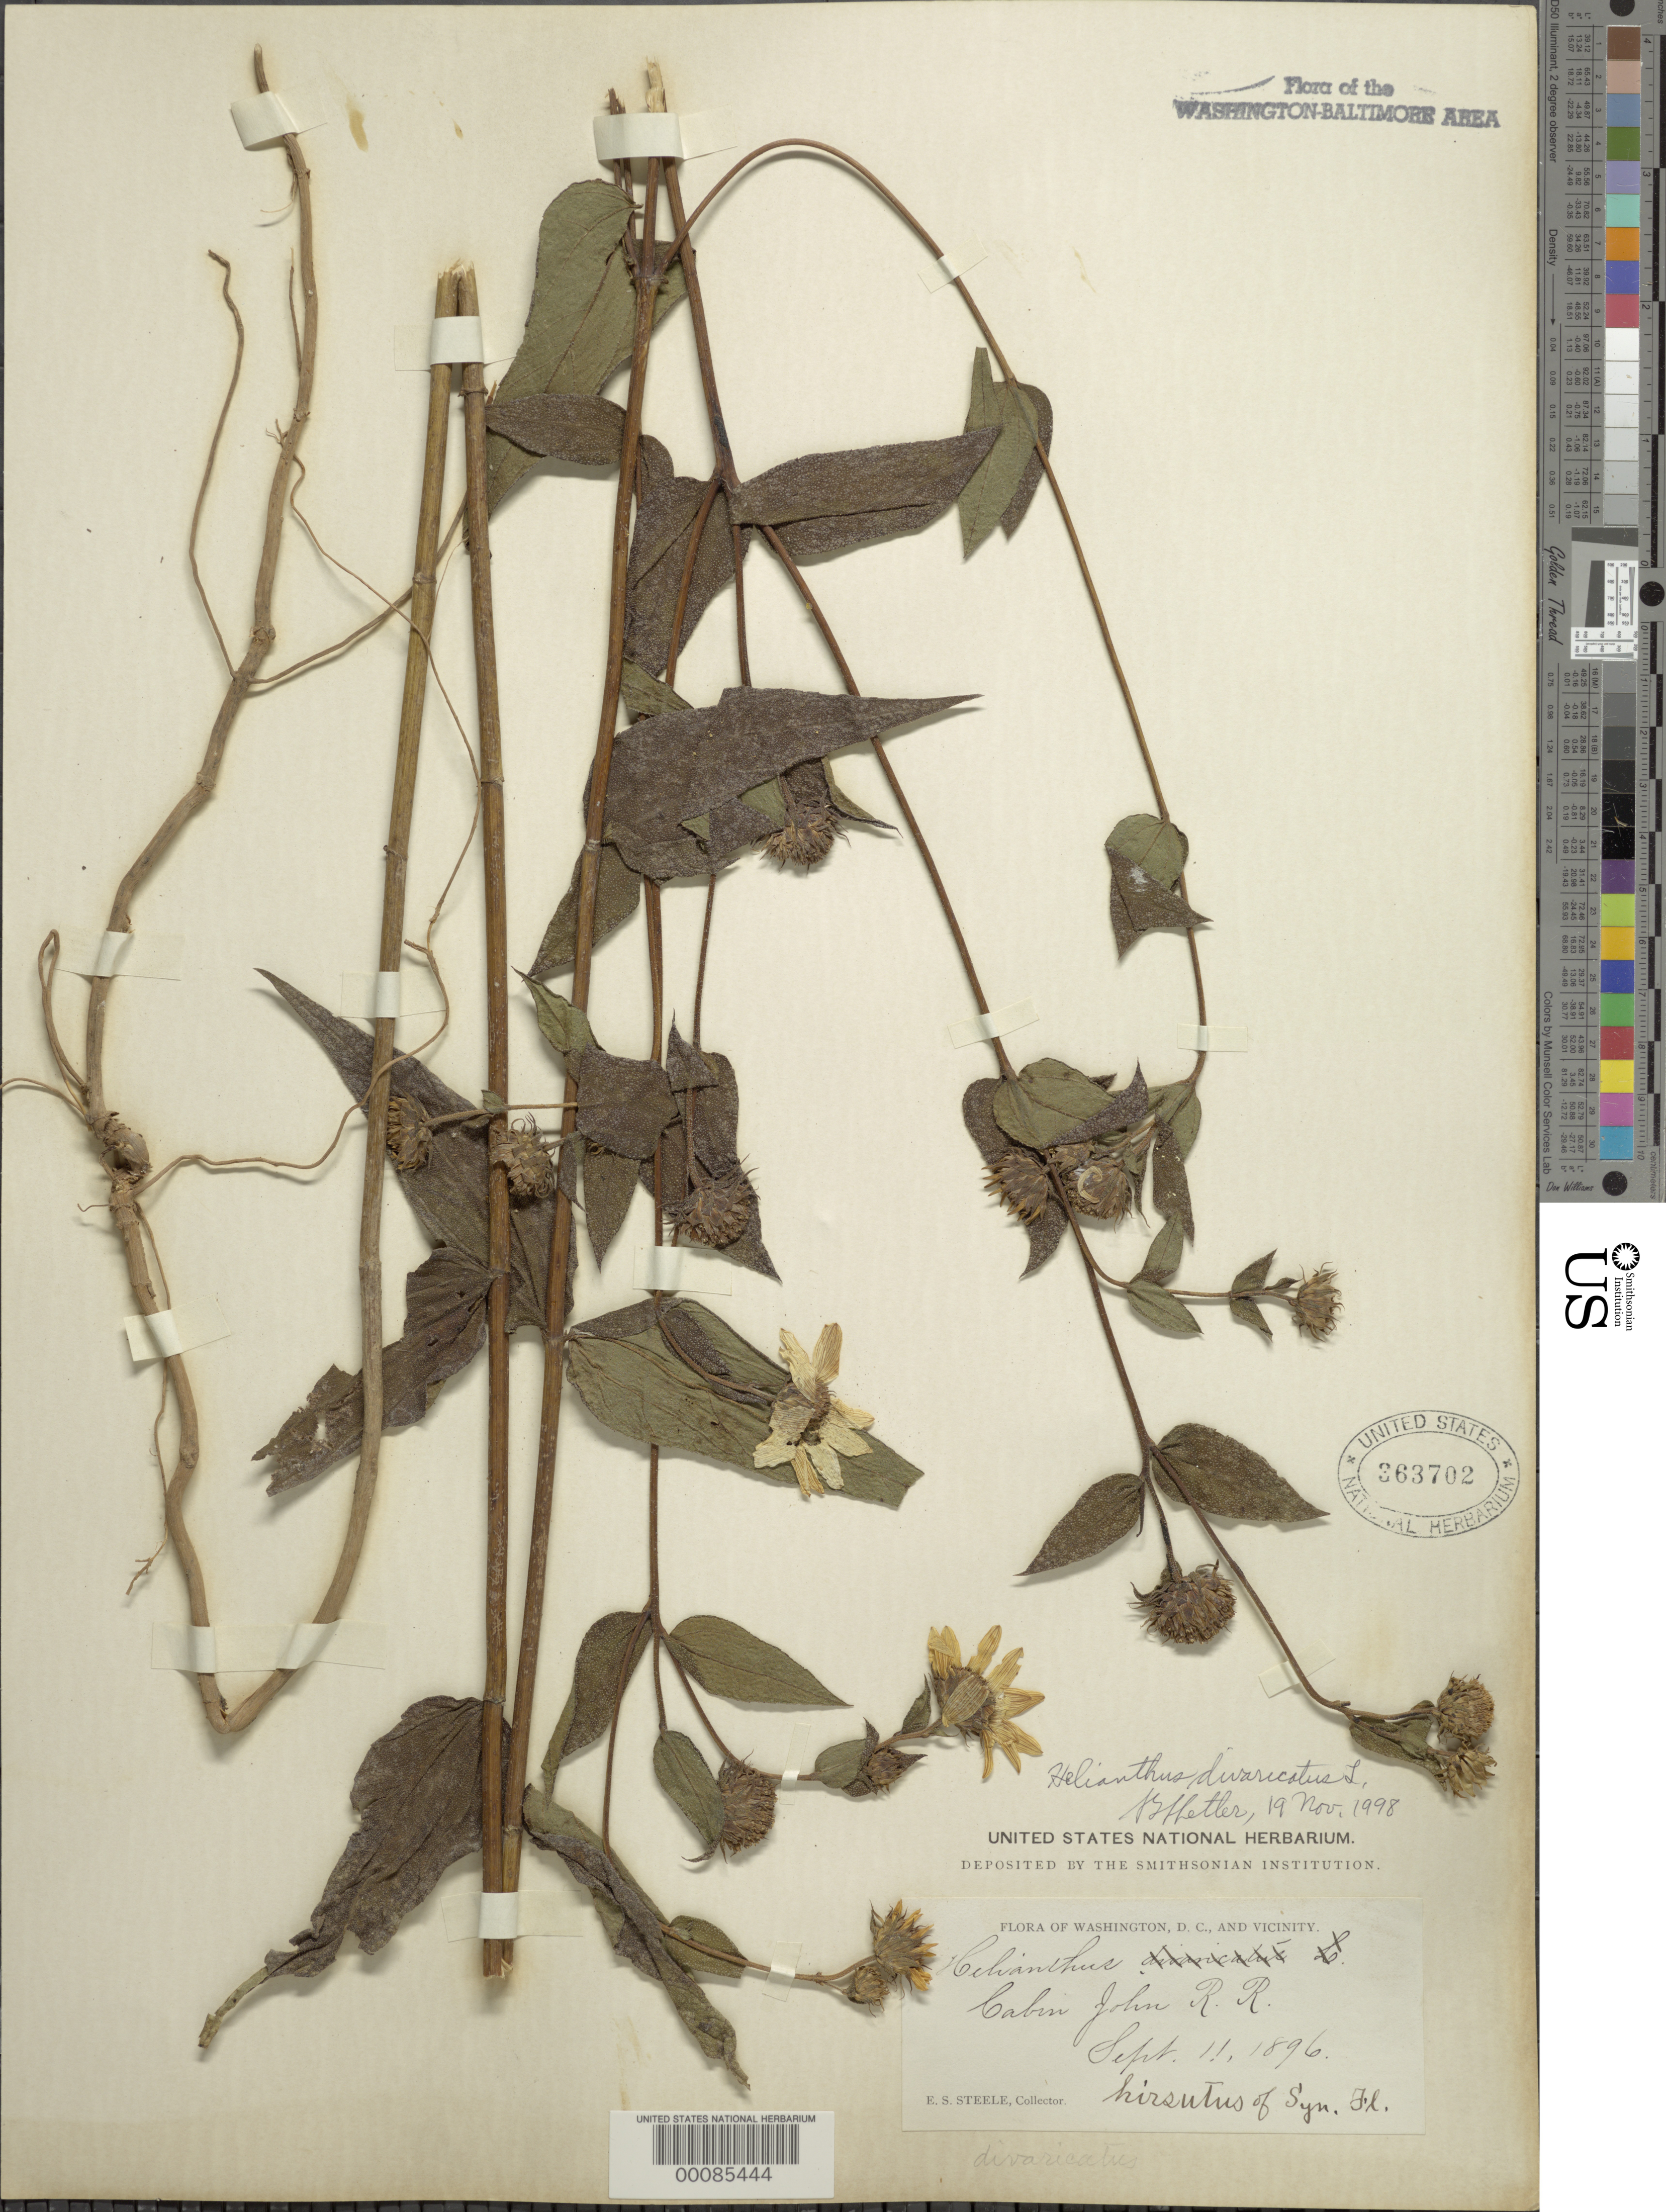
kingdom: Plantae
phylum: Tracheophyta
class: Magnoliopsida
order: Asterales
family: Asteraceae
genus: Helianthus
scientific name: Helianthus divaricatus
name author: L.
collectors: E. Steele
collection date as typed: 11 Sep 1896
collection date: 1896-09-11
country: United States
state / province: Maryland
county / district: Montgomery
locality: Cabin John Railroad C. & O. Canal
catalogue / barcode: US 363702